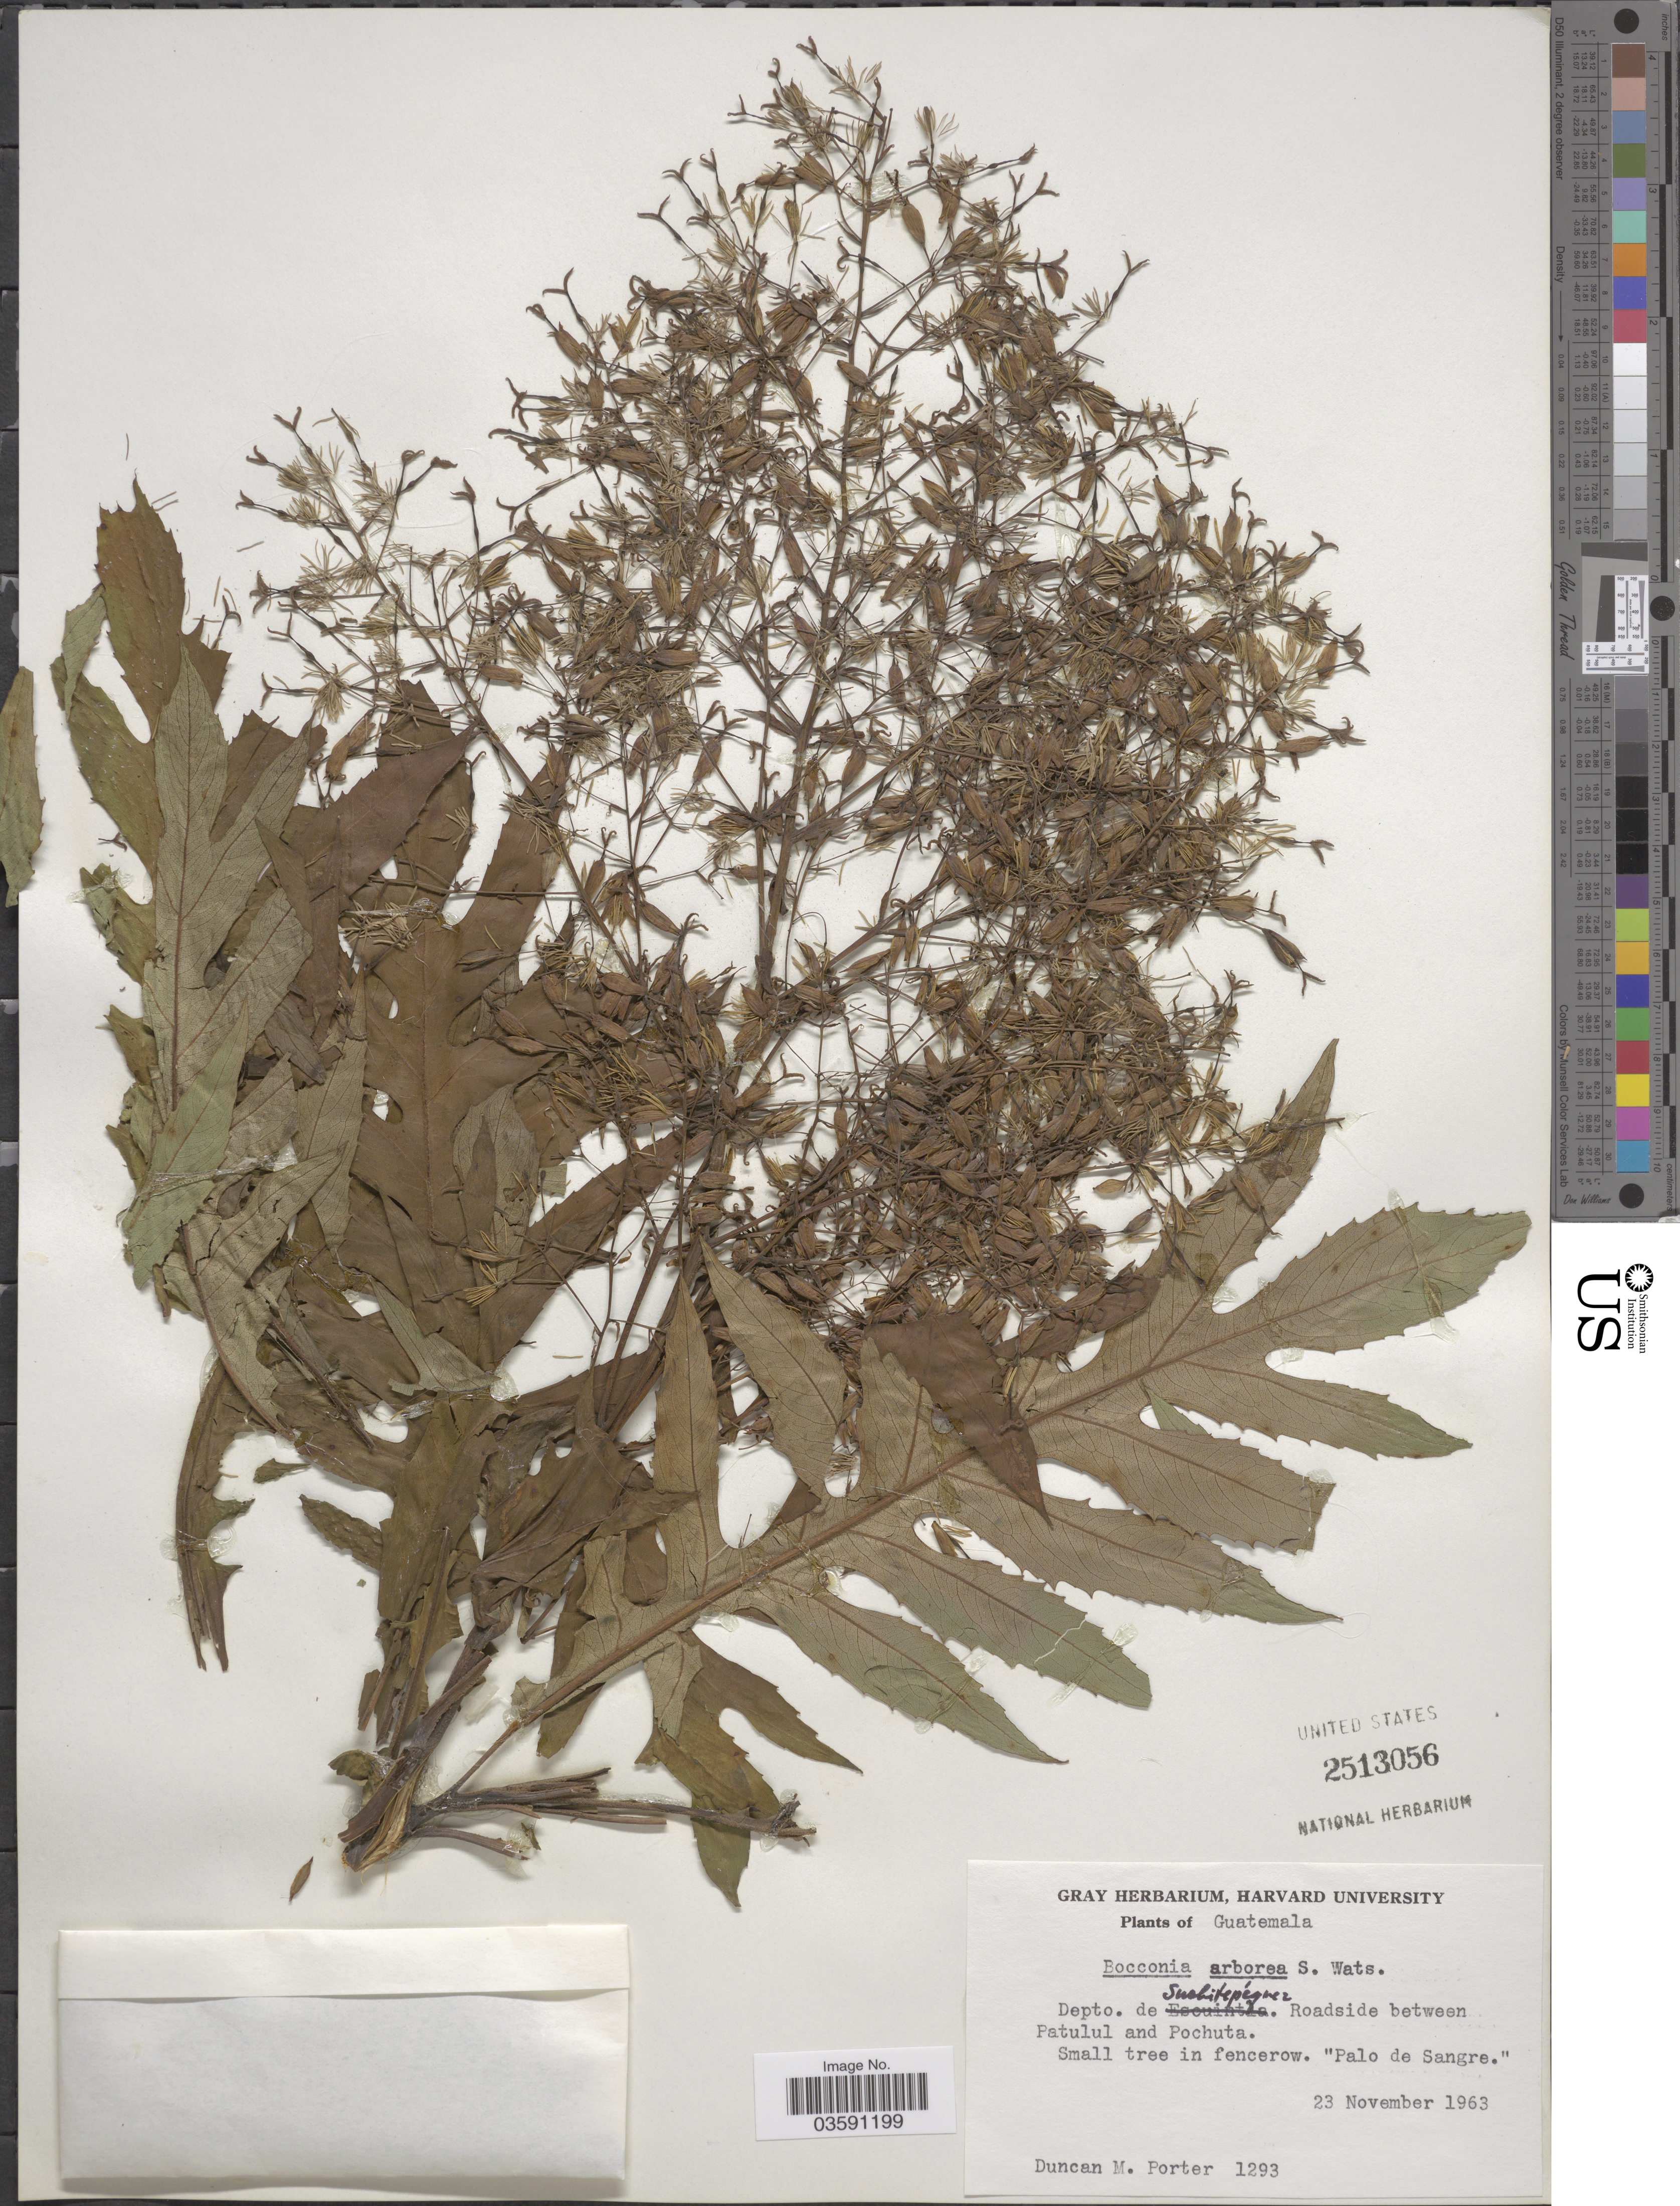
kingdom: Plantae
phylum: Tracheophyta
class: Magnoliopsida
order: Ranunculales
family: Papaveraceae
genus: Bocconia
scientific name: Bocconia arborea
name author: S. Watson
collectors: D. Porter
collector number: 1293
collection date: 1963-11-23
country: Guatemala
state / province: Suchitepequez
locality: Depto. de Suchitepéquez. Roadside between Patulul and Pochuta.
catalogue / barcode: US 2513056